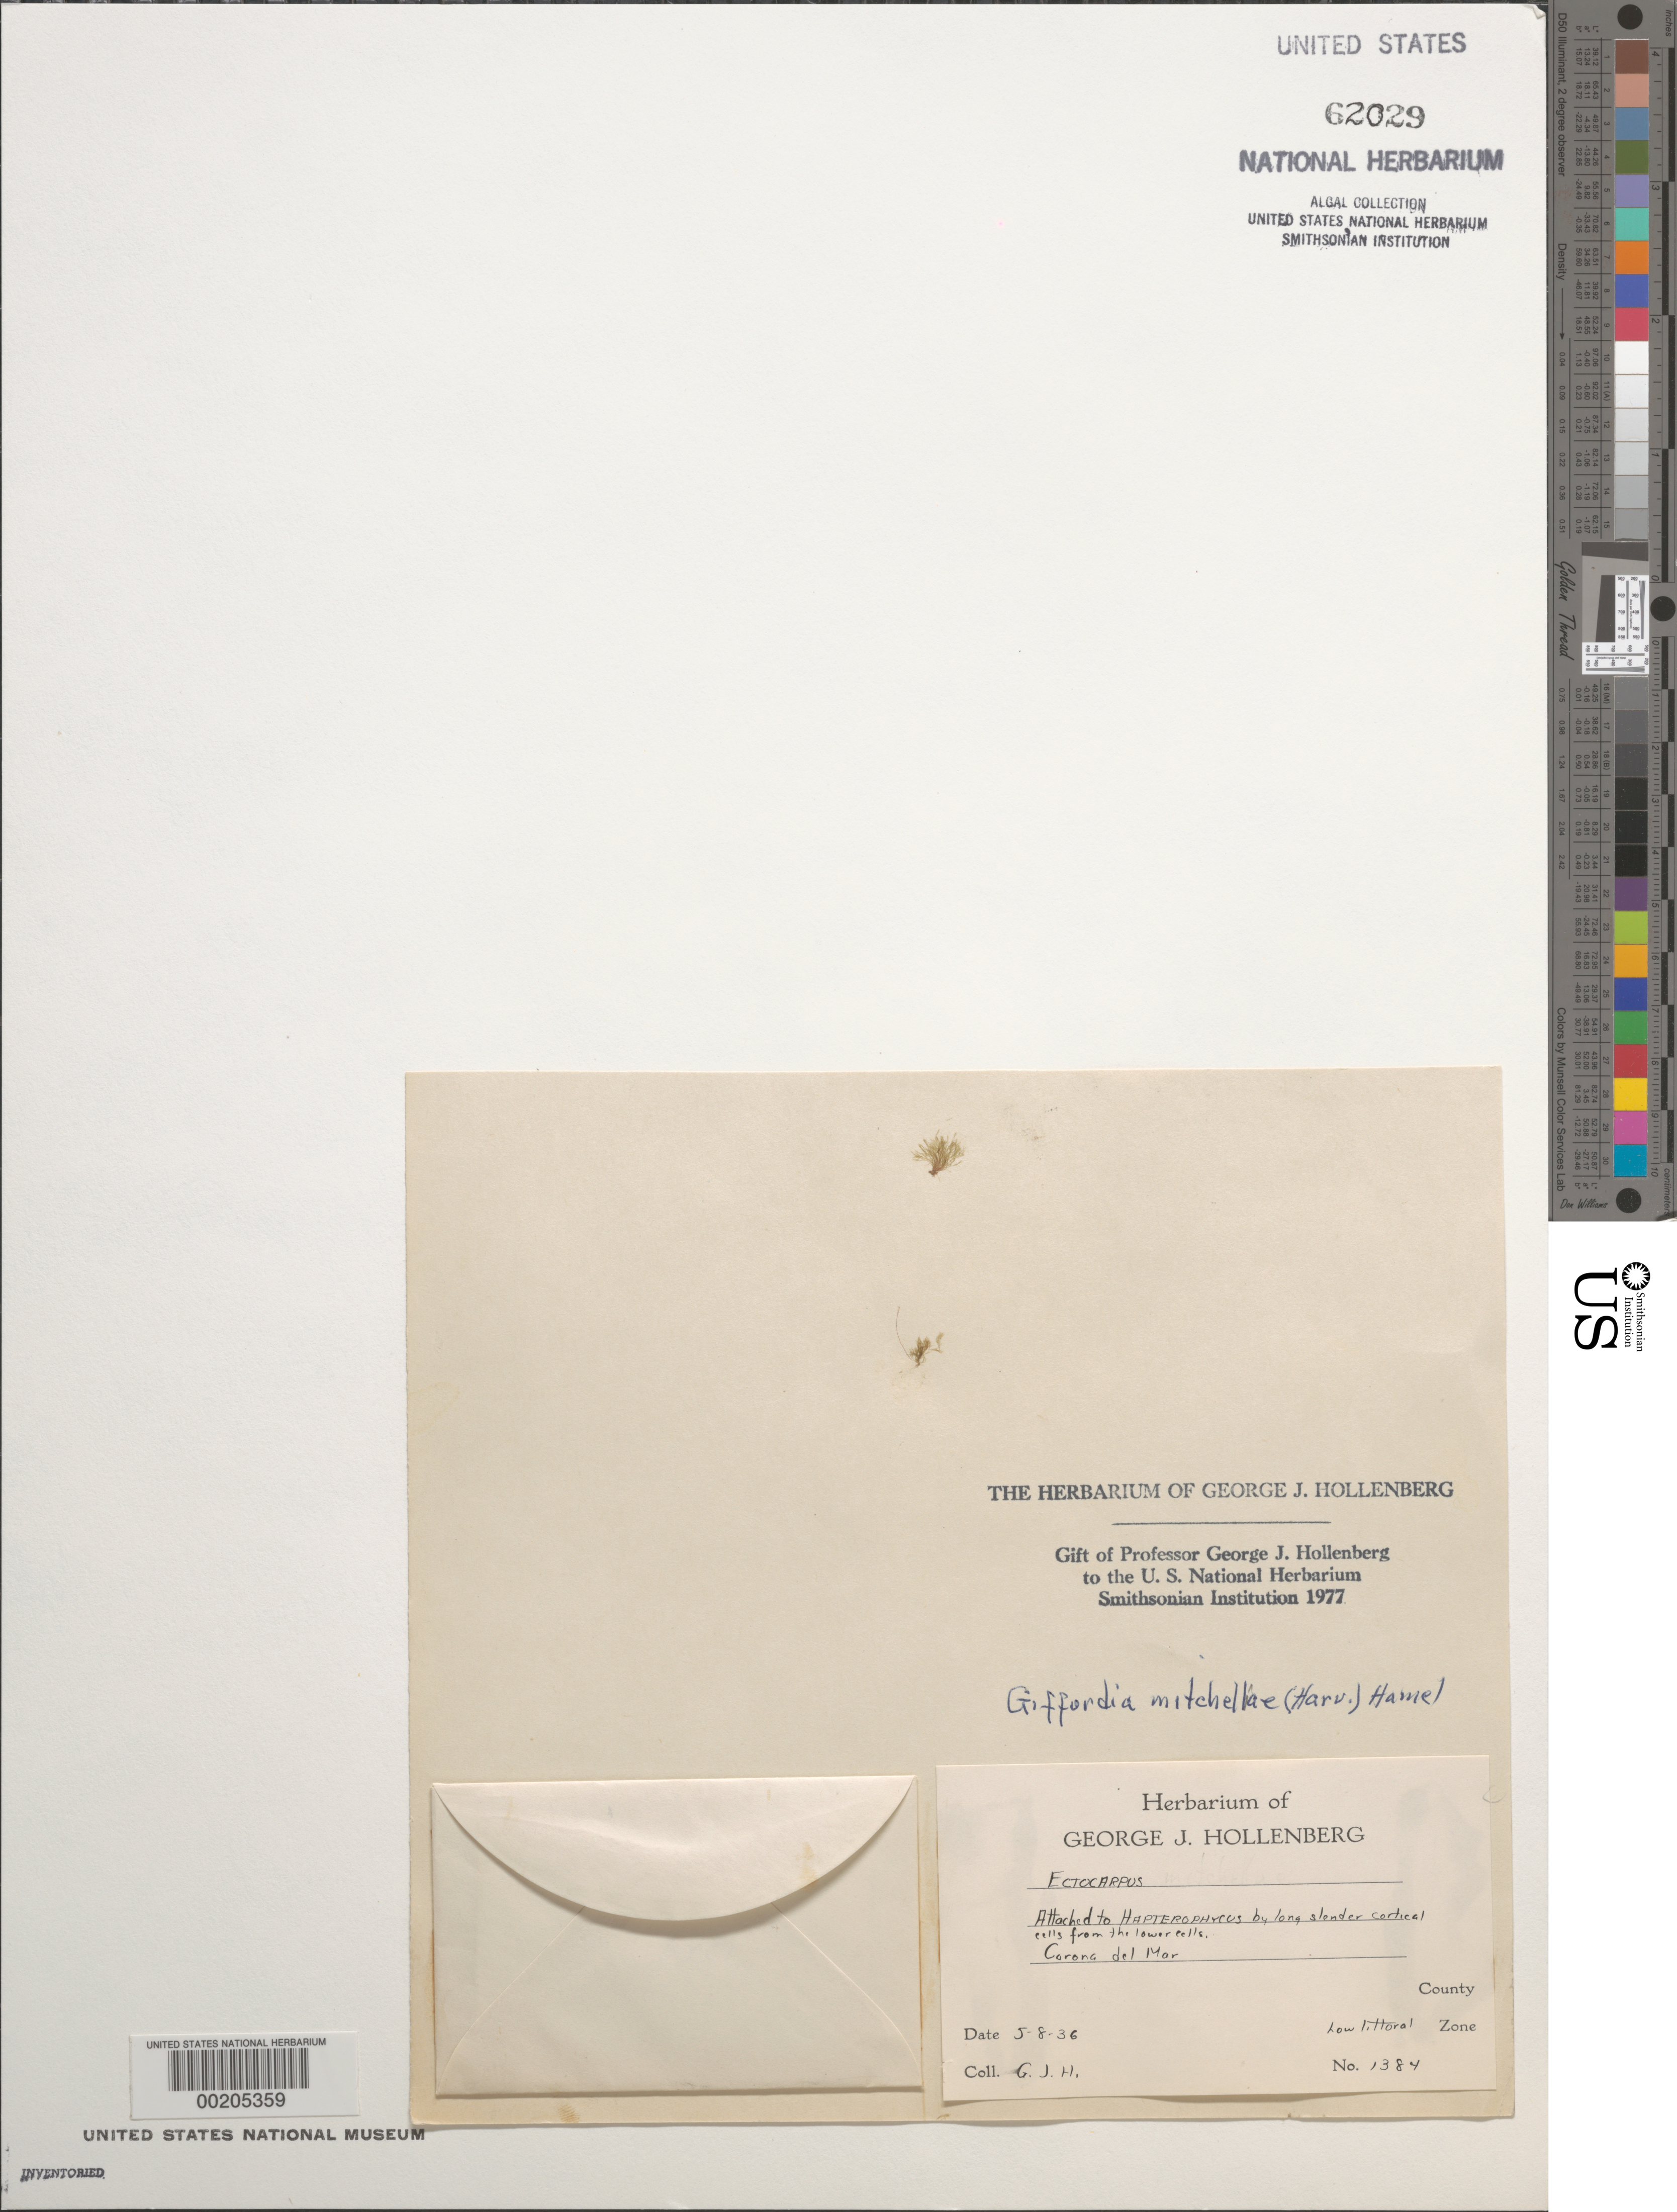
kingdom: Chromista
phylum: Ochrophyta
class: Phaeophyceae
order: Ectocarpales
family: Acinetosporaceae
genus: Feldmannia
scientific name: Feldmannia mitchelliae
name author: (Harv.) H.-S. Kim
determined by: Algae name updating Project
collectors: G. Hollenberg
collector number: GJH 1384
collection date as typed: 08 May 1936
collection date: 1936-05-08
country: United States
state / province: California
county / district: Orange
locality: Corona del Mar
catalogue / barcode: US 62029